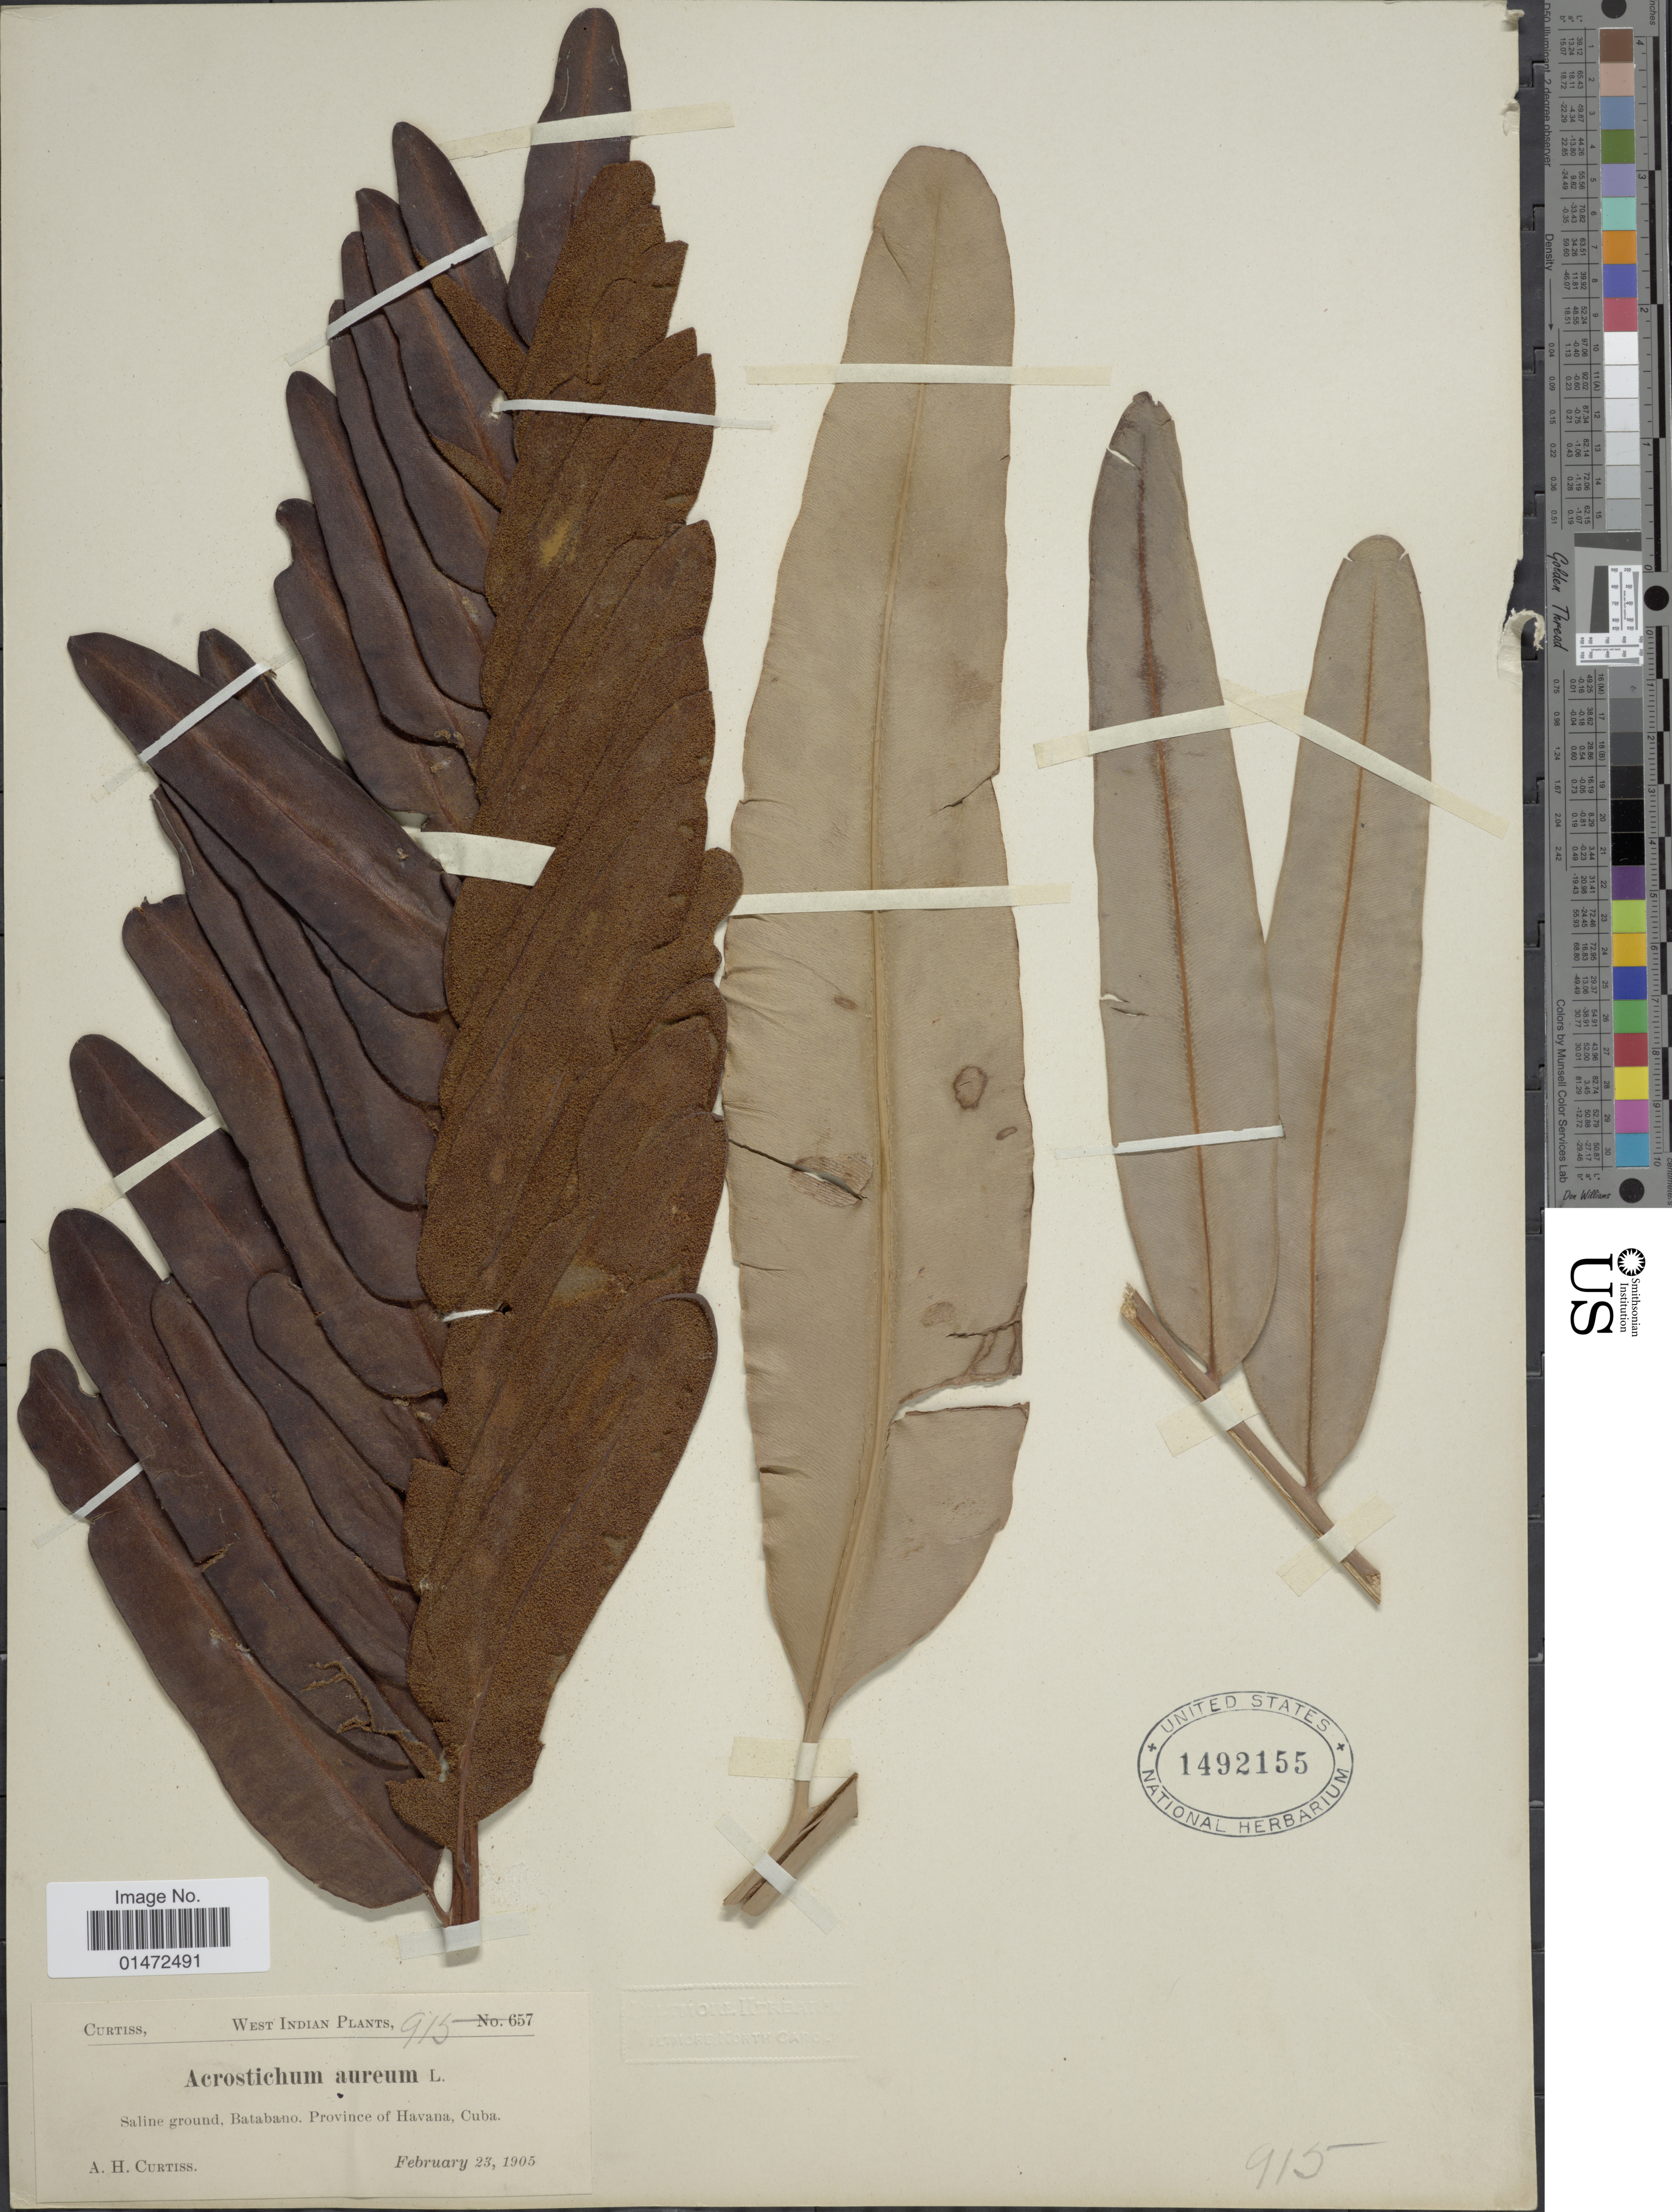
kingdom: Plantae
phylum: Tracheophyta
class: Polypodiopsida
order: Polypodiales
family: Pteridaceae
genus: Acrostichum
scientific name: Acrostichum danaeifolium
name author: Langsd. & Fisch.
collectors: A. H. Curtiss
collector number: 915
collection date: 1905-02-23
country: Cuba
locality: West Indian Plants. Saline ground, Batabano. Province of Havana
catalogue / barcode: US 1492155